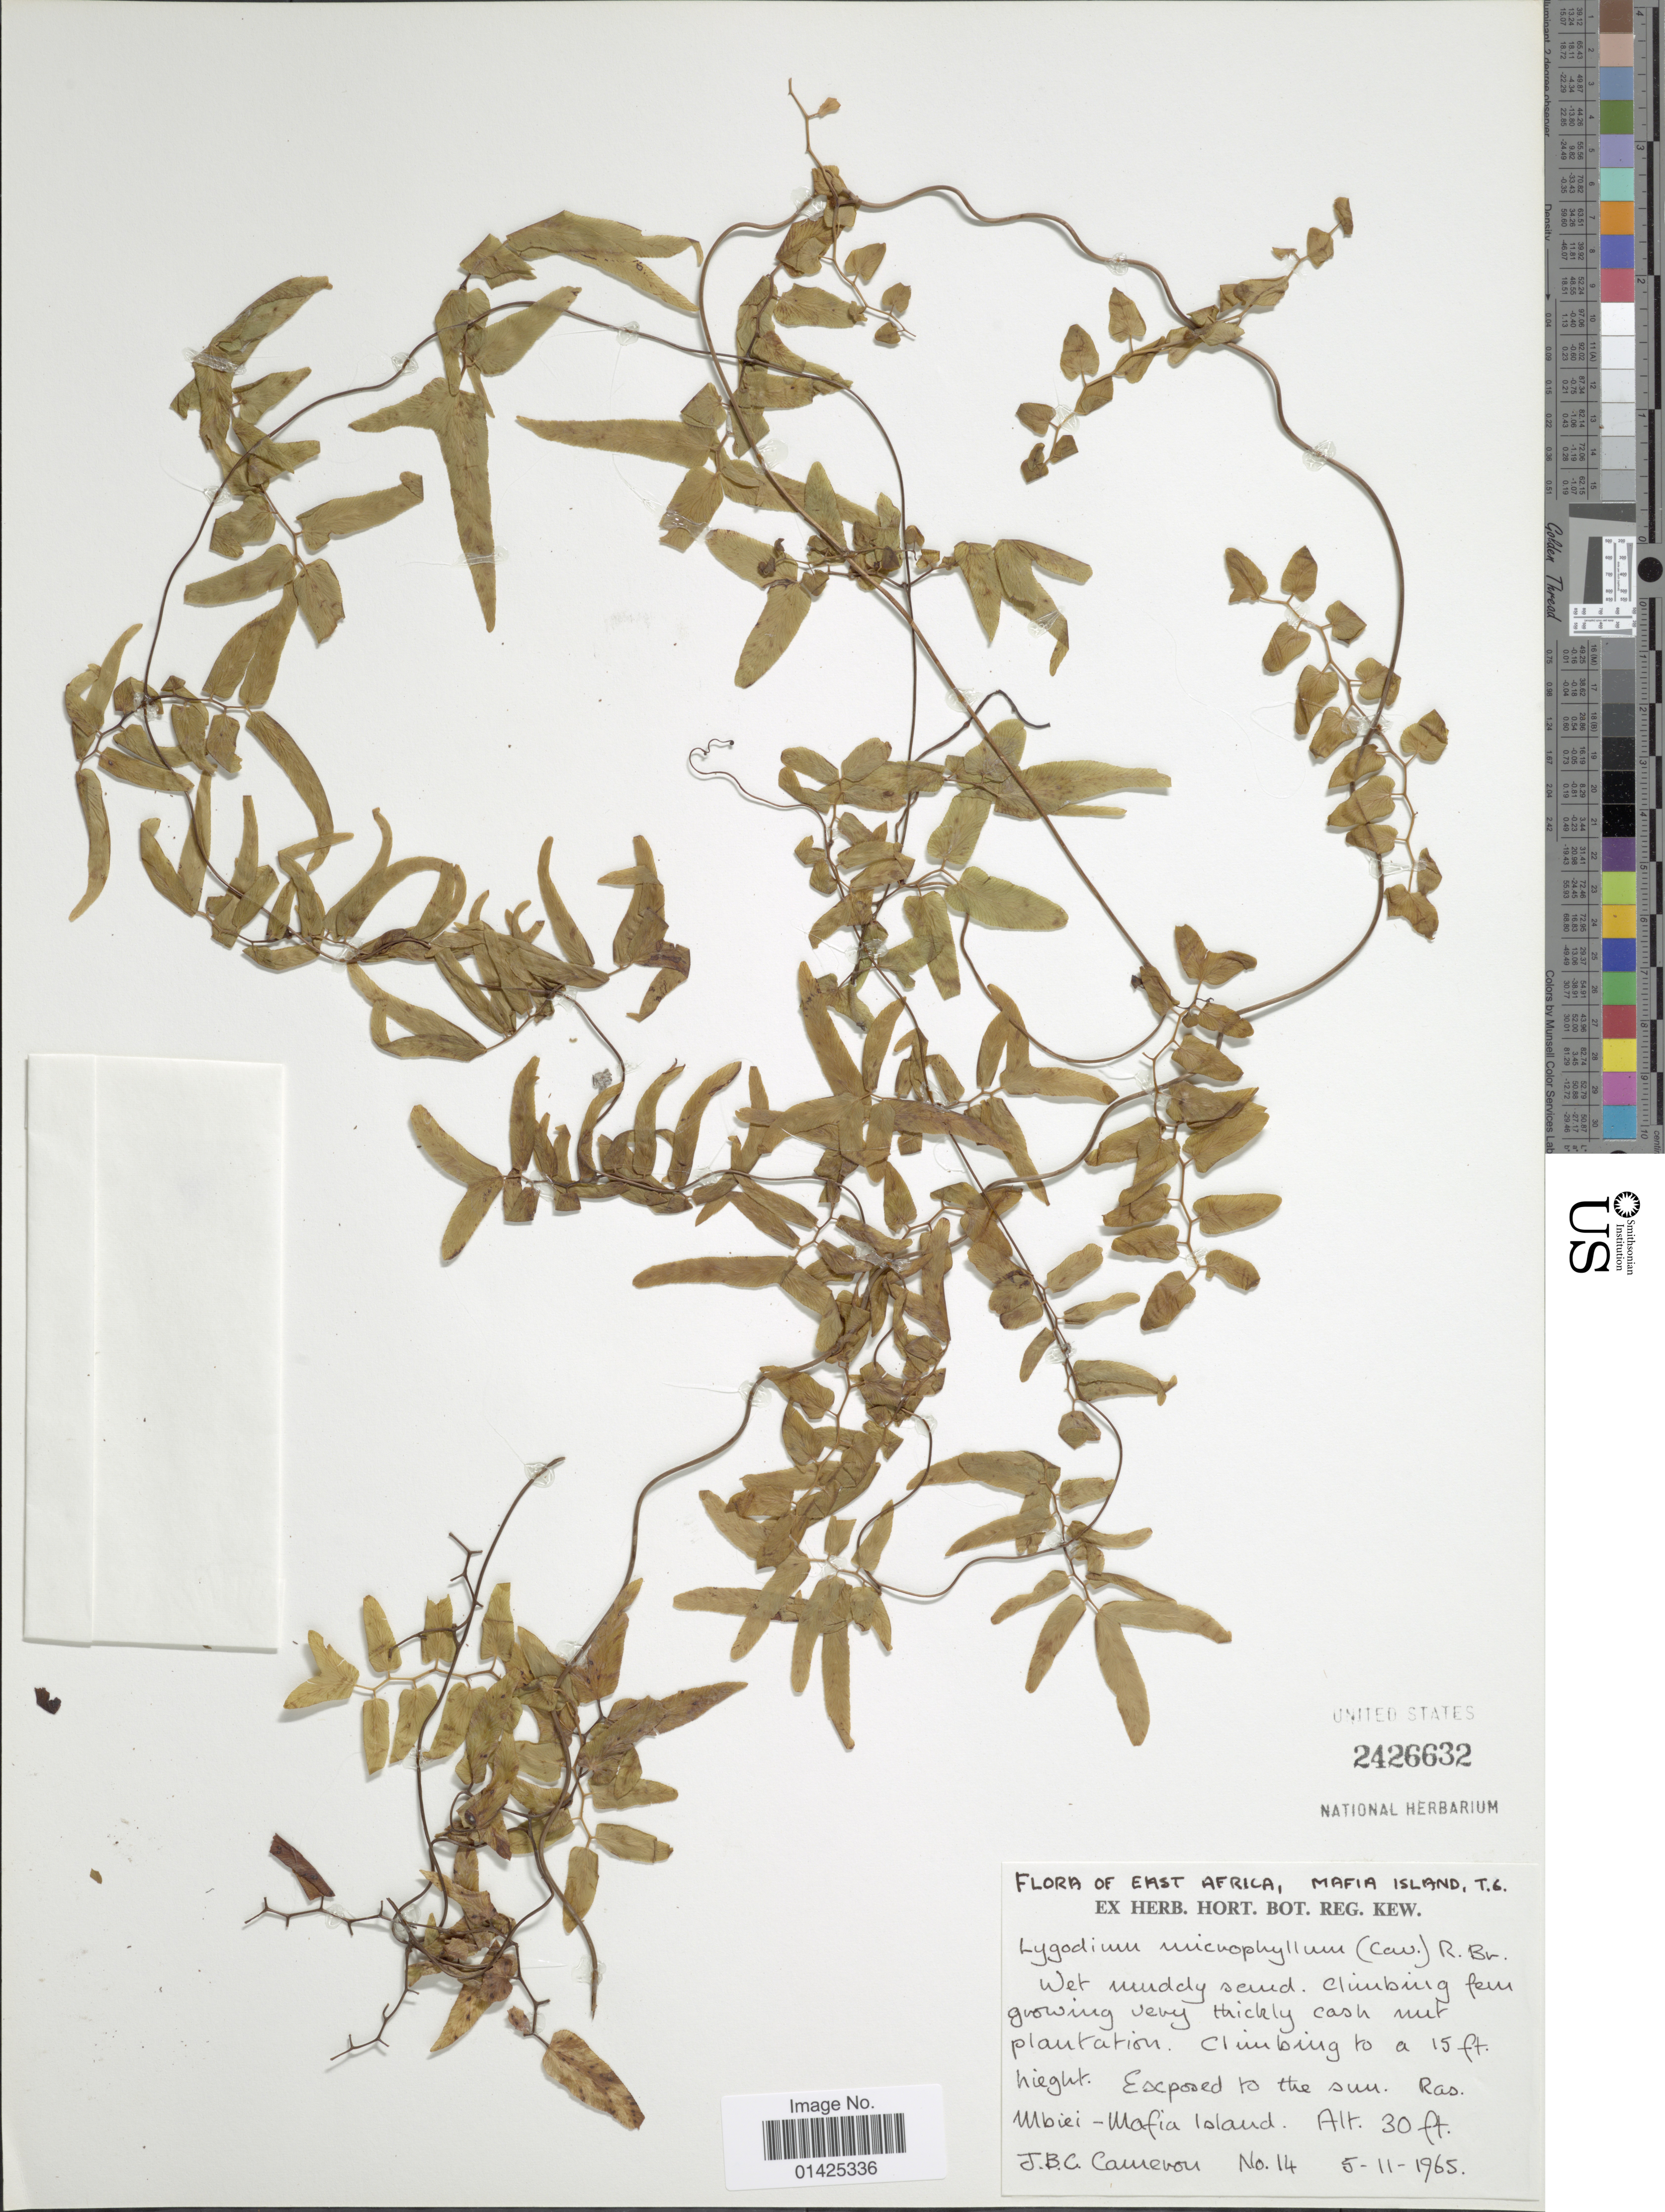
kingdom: Plantae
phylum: Tracheophyta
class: Polypodiopsida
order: Schizaeales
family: Lygodiaceae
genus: Lygodium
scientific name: Lygodium microphyllum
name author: (Cav.) R. Br.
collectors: J. Cameron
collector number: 14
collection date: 1965-11-05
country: Tanzania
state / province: Pwani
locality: Flora of East Africa, Mafia Island, T.G. , Mbiei-Mafia Island.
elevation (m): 9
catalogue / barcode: US 2426632